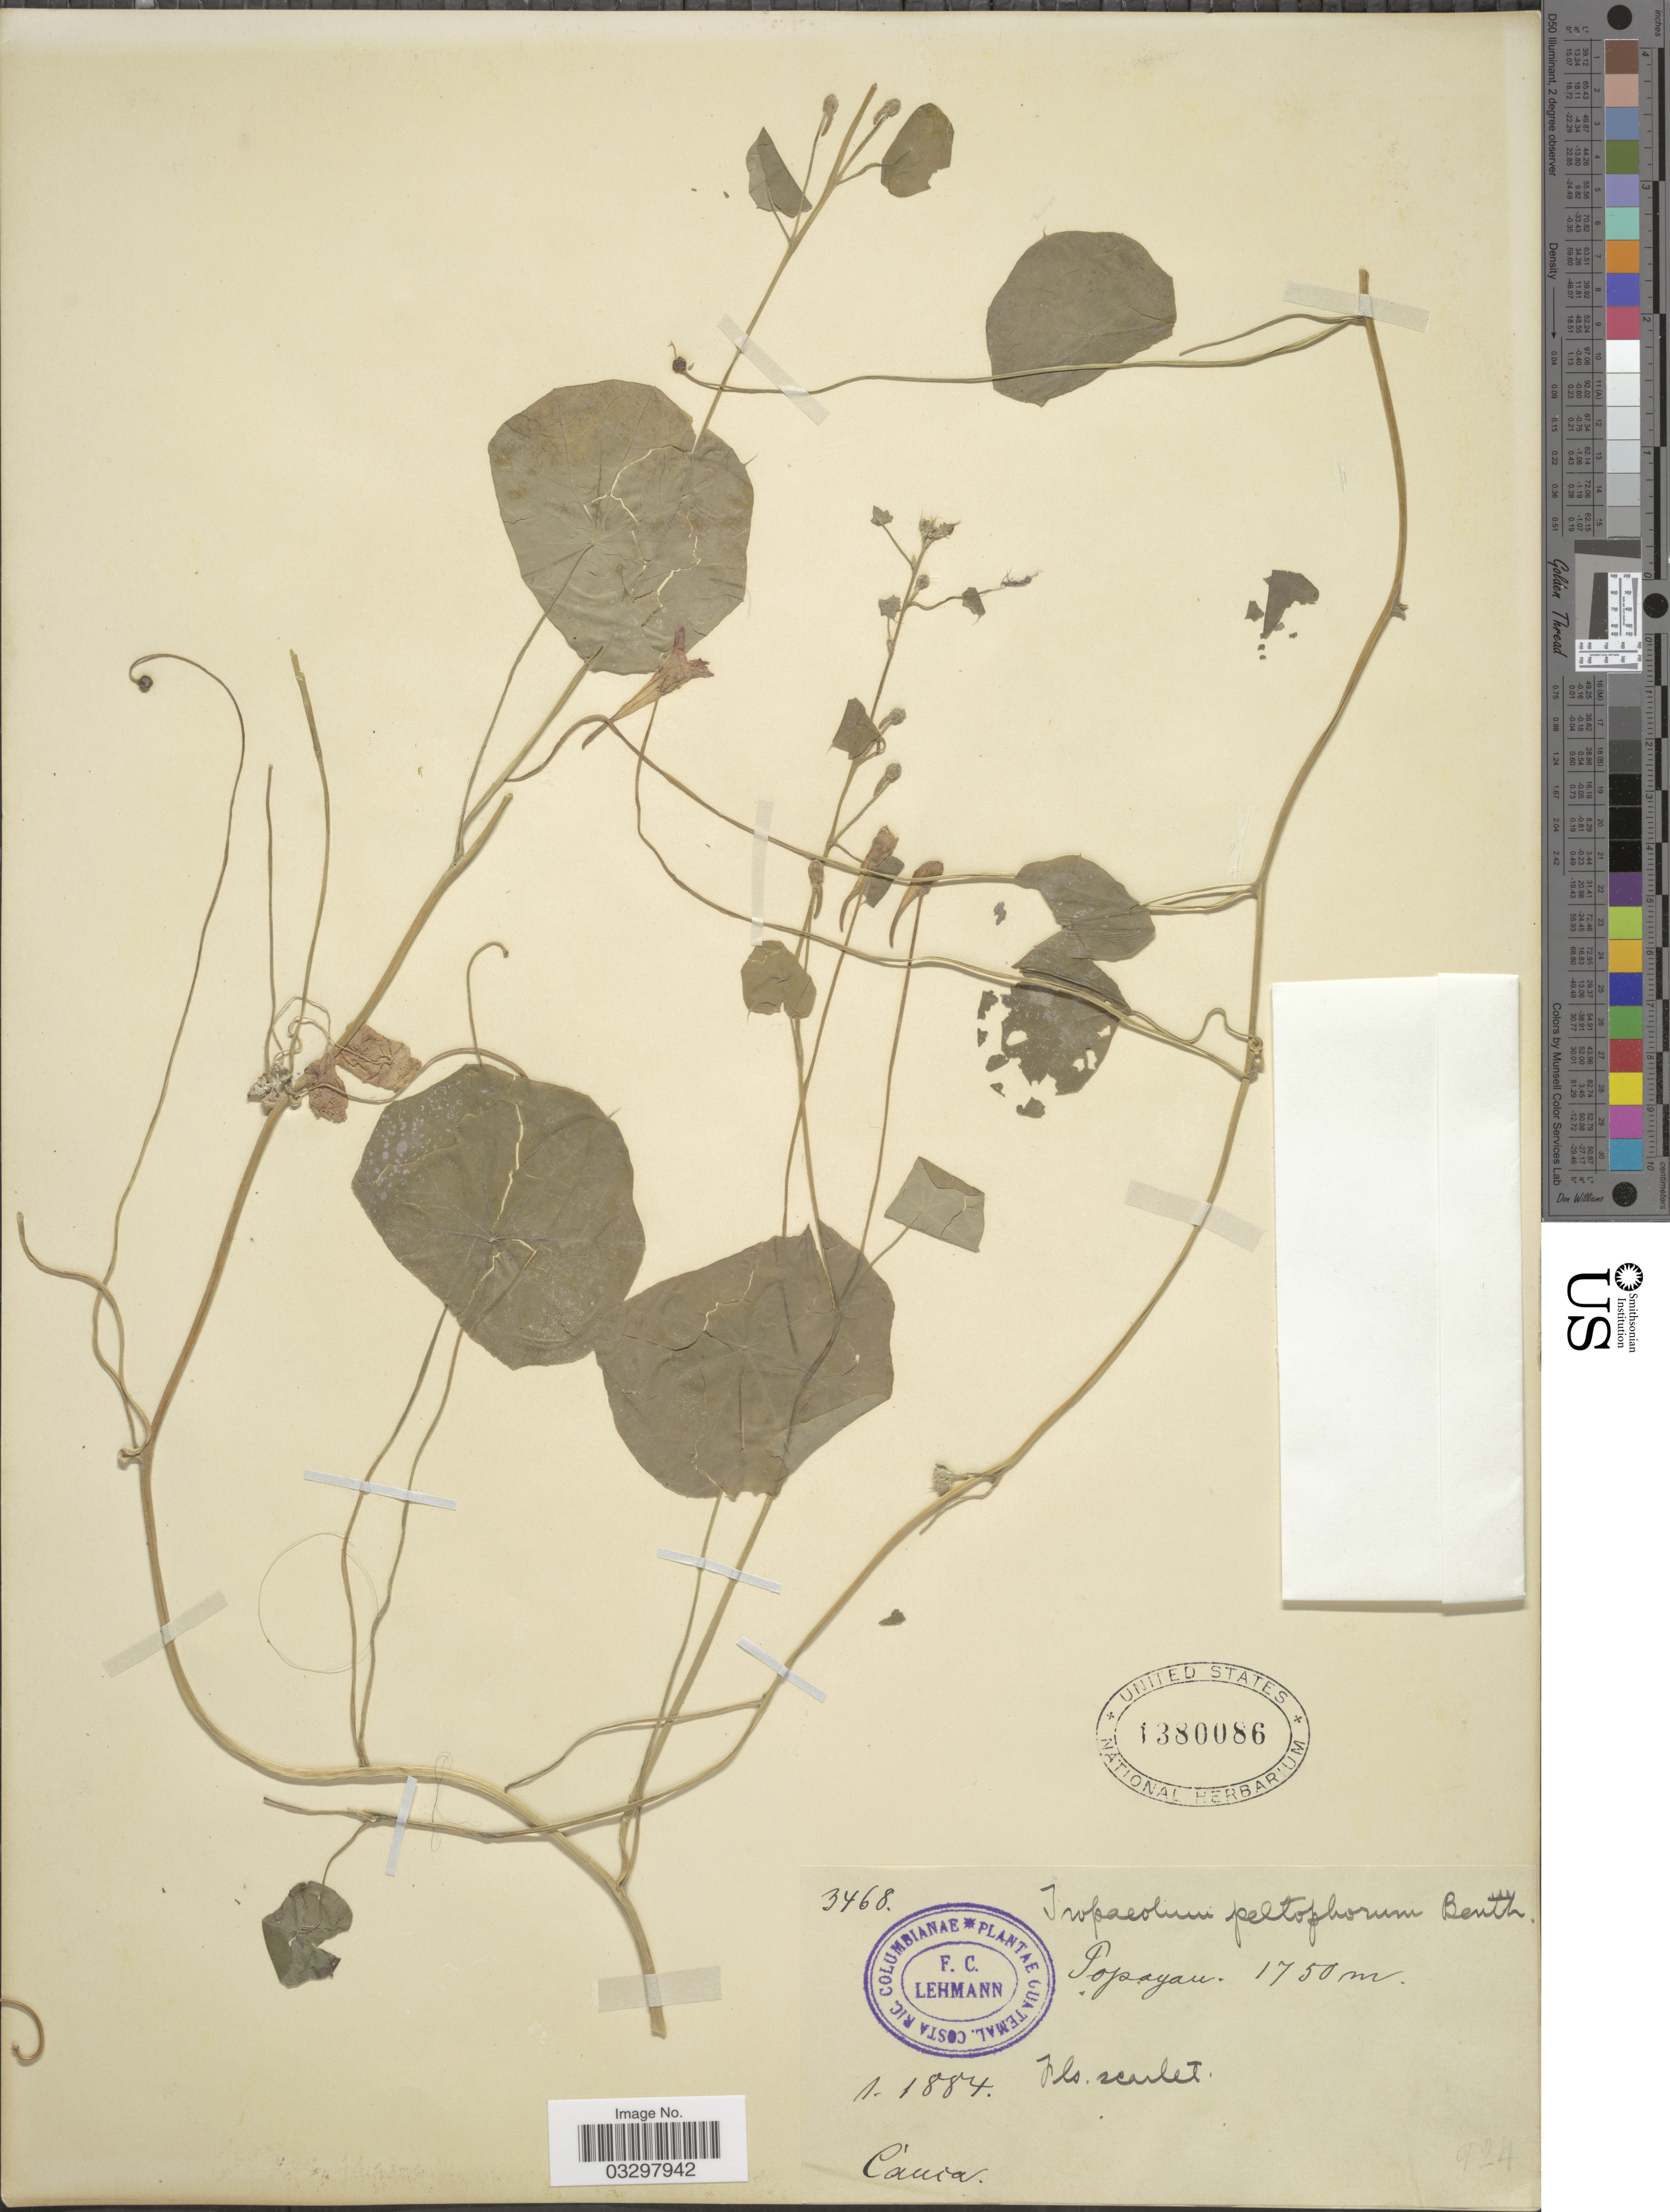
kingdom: Plantae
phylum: Tracheophyta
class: Magnoliopsida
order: Brassicales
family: Tropaeolaceae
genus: Tropaeolum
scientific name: Tropaeolum peltophorum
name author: Benth.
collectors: F. C. Lehmann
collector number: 3468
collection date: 1884-01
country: Colombia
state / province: Cauca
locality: Popayan.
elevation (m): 1750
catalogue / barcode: US 1380086